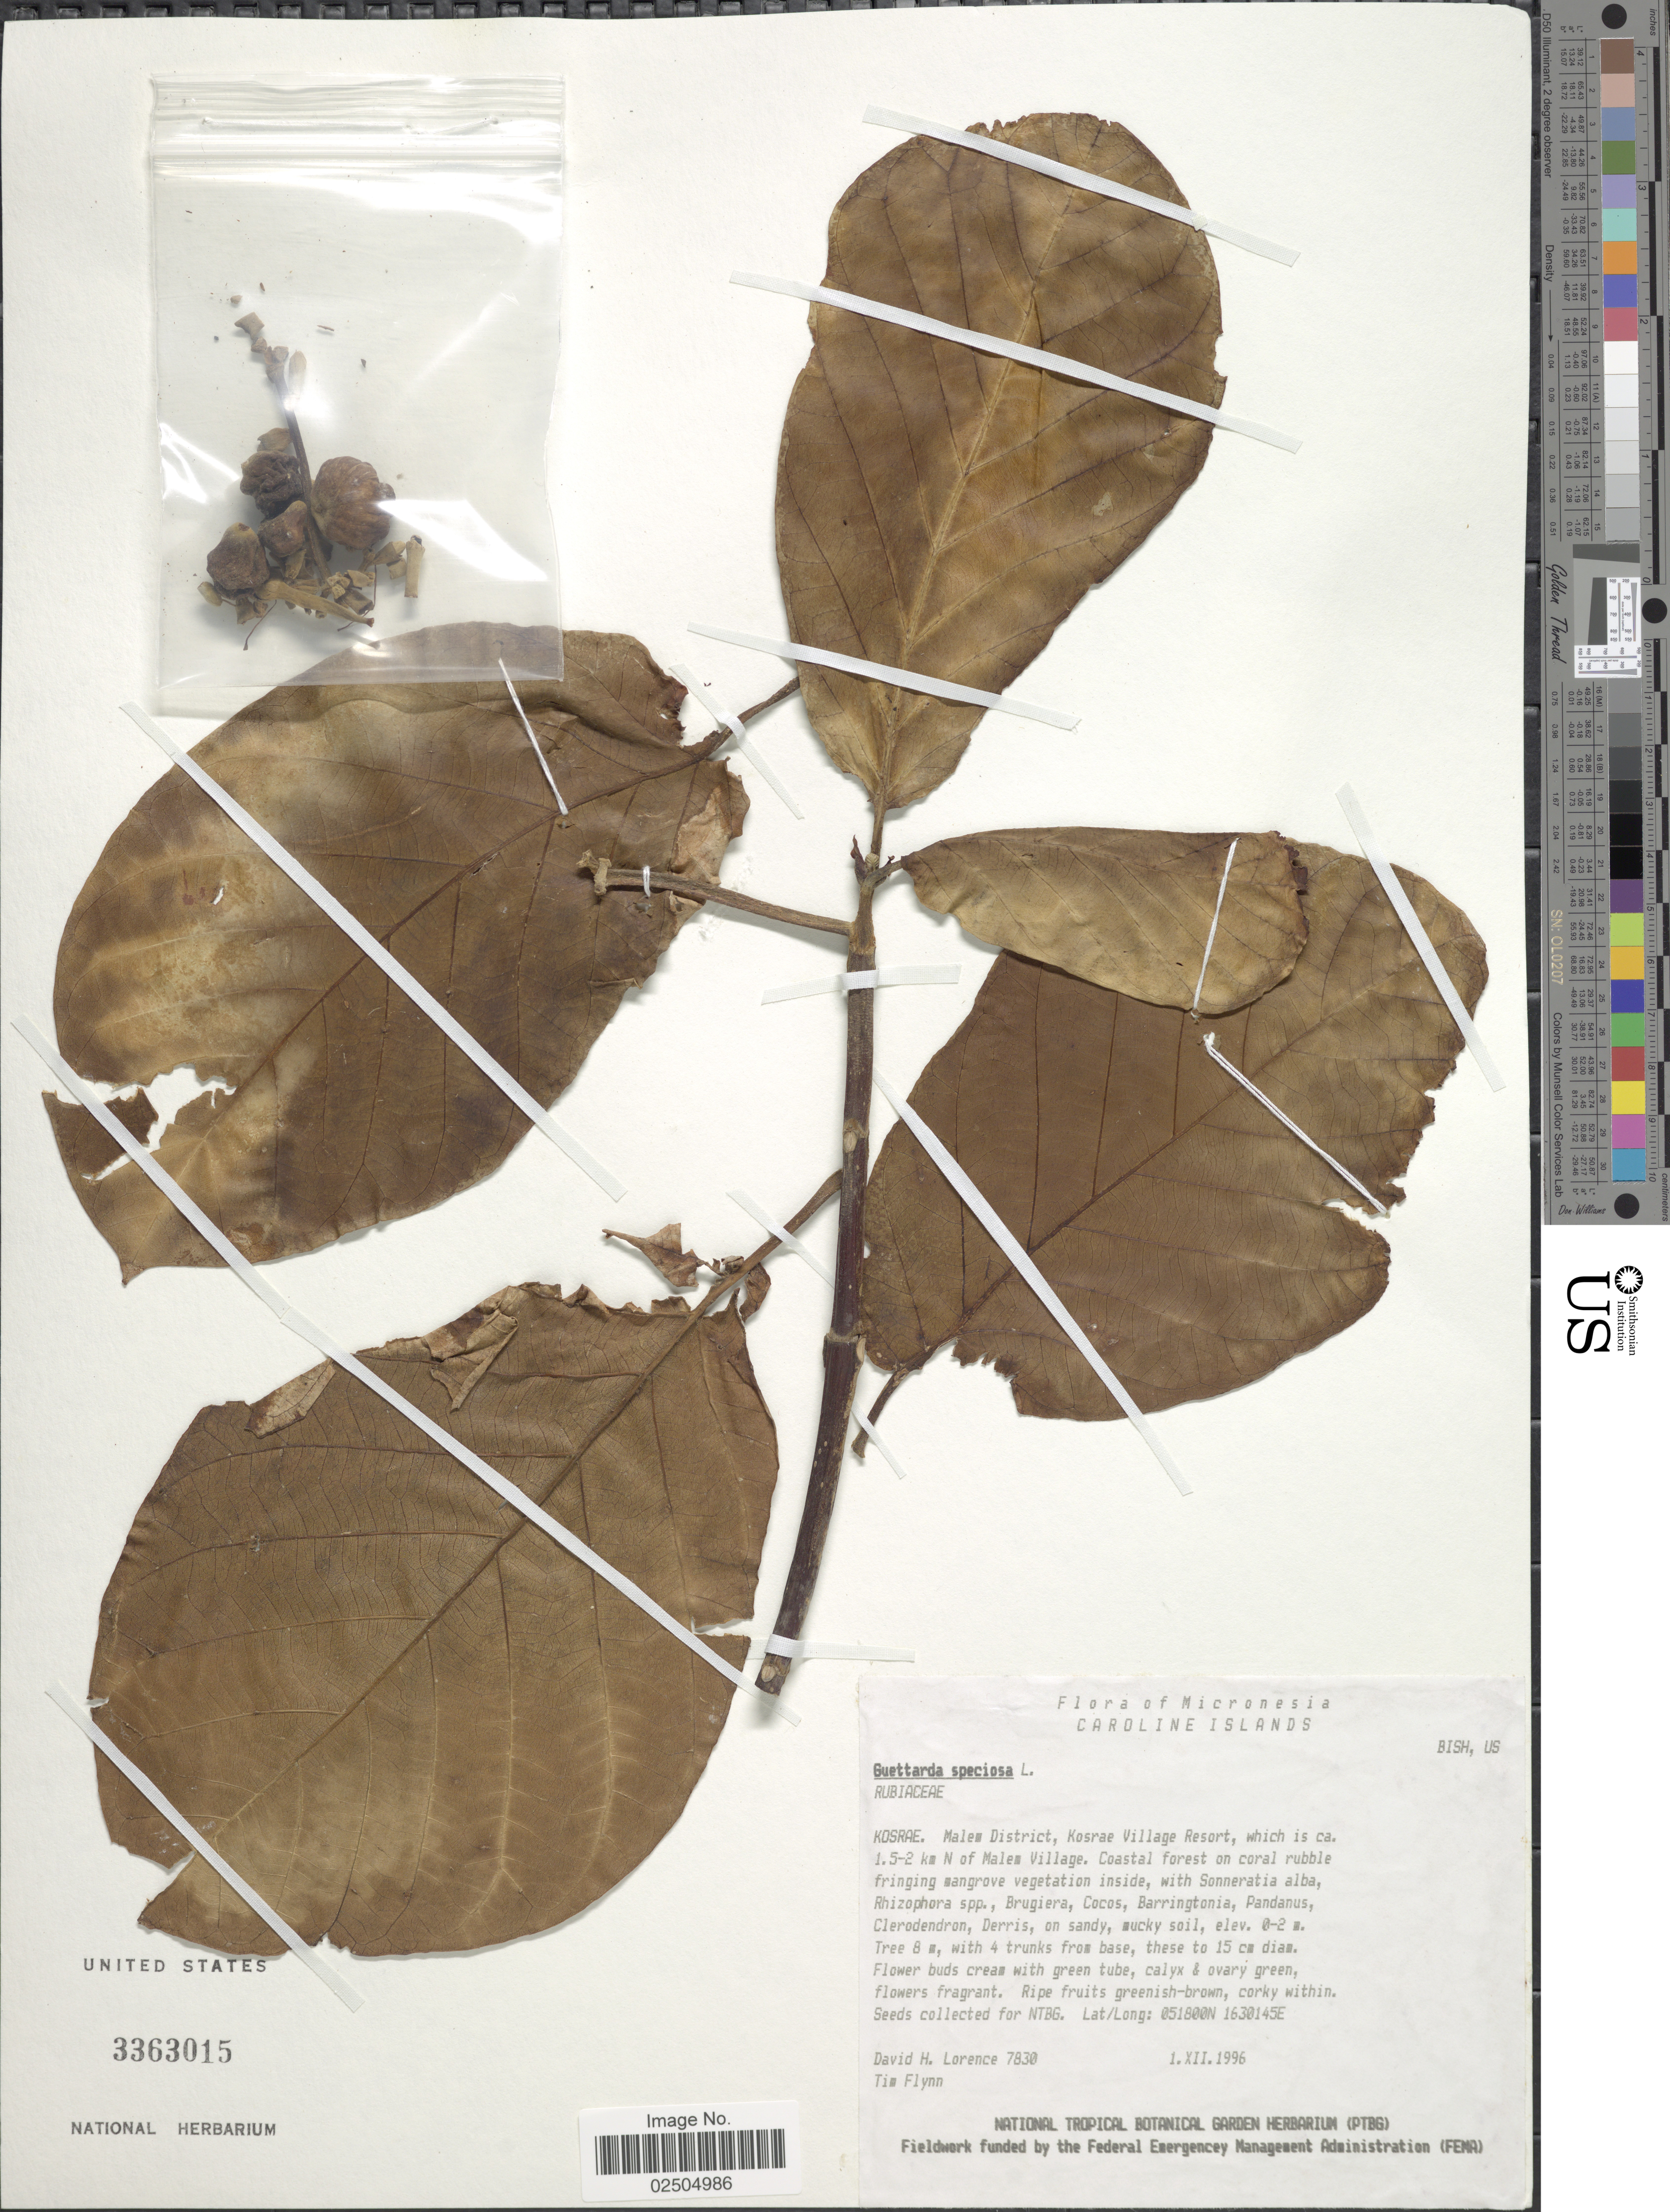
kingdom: Plantae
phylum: Tracheophyta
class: Magnoliopsida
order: Gentianales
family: Rubiaceae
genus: Guettarda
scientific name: Guettarda speciosa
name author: L.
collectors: D. Lorence & T. Flynn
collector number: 7830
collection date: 1996-12-01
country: Micronesia, Federated States of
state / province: Kosrae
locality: Kosrae, Malem District, Kosrae Village Resort, which is 1.5-2 km N of Malem Village, Caroline Islands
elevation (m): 0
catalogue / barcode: US 3363015